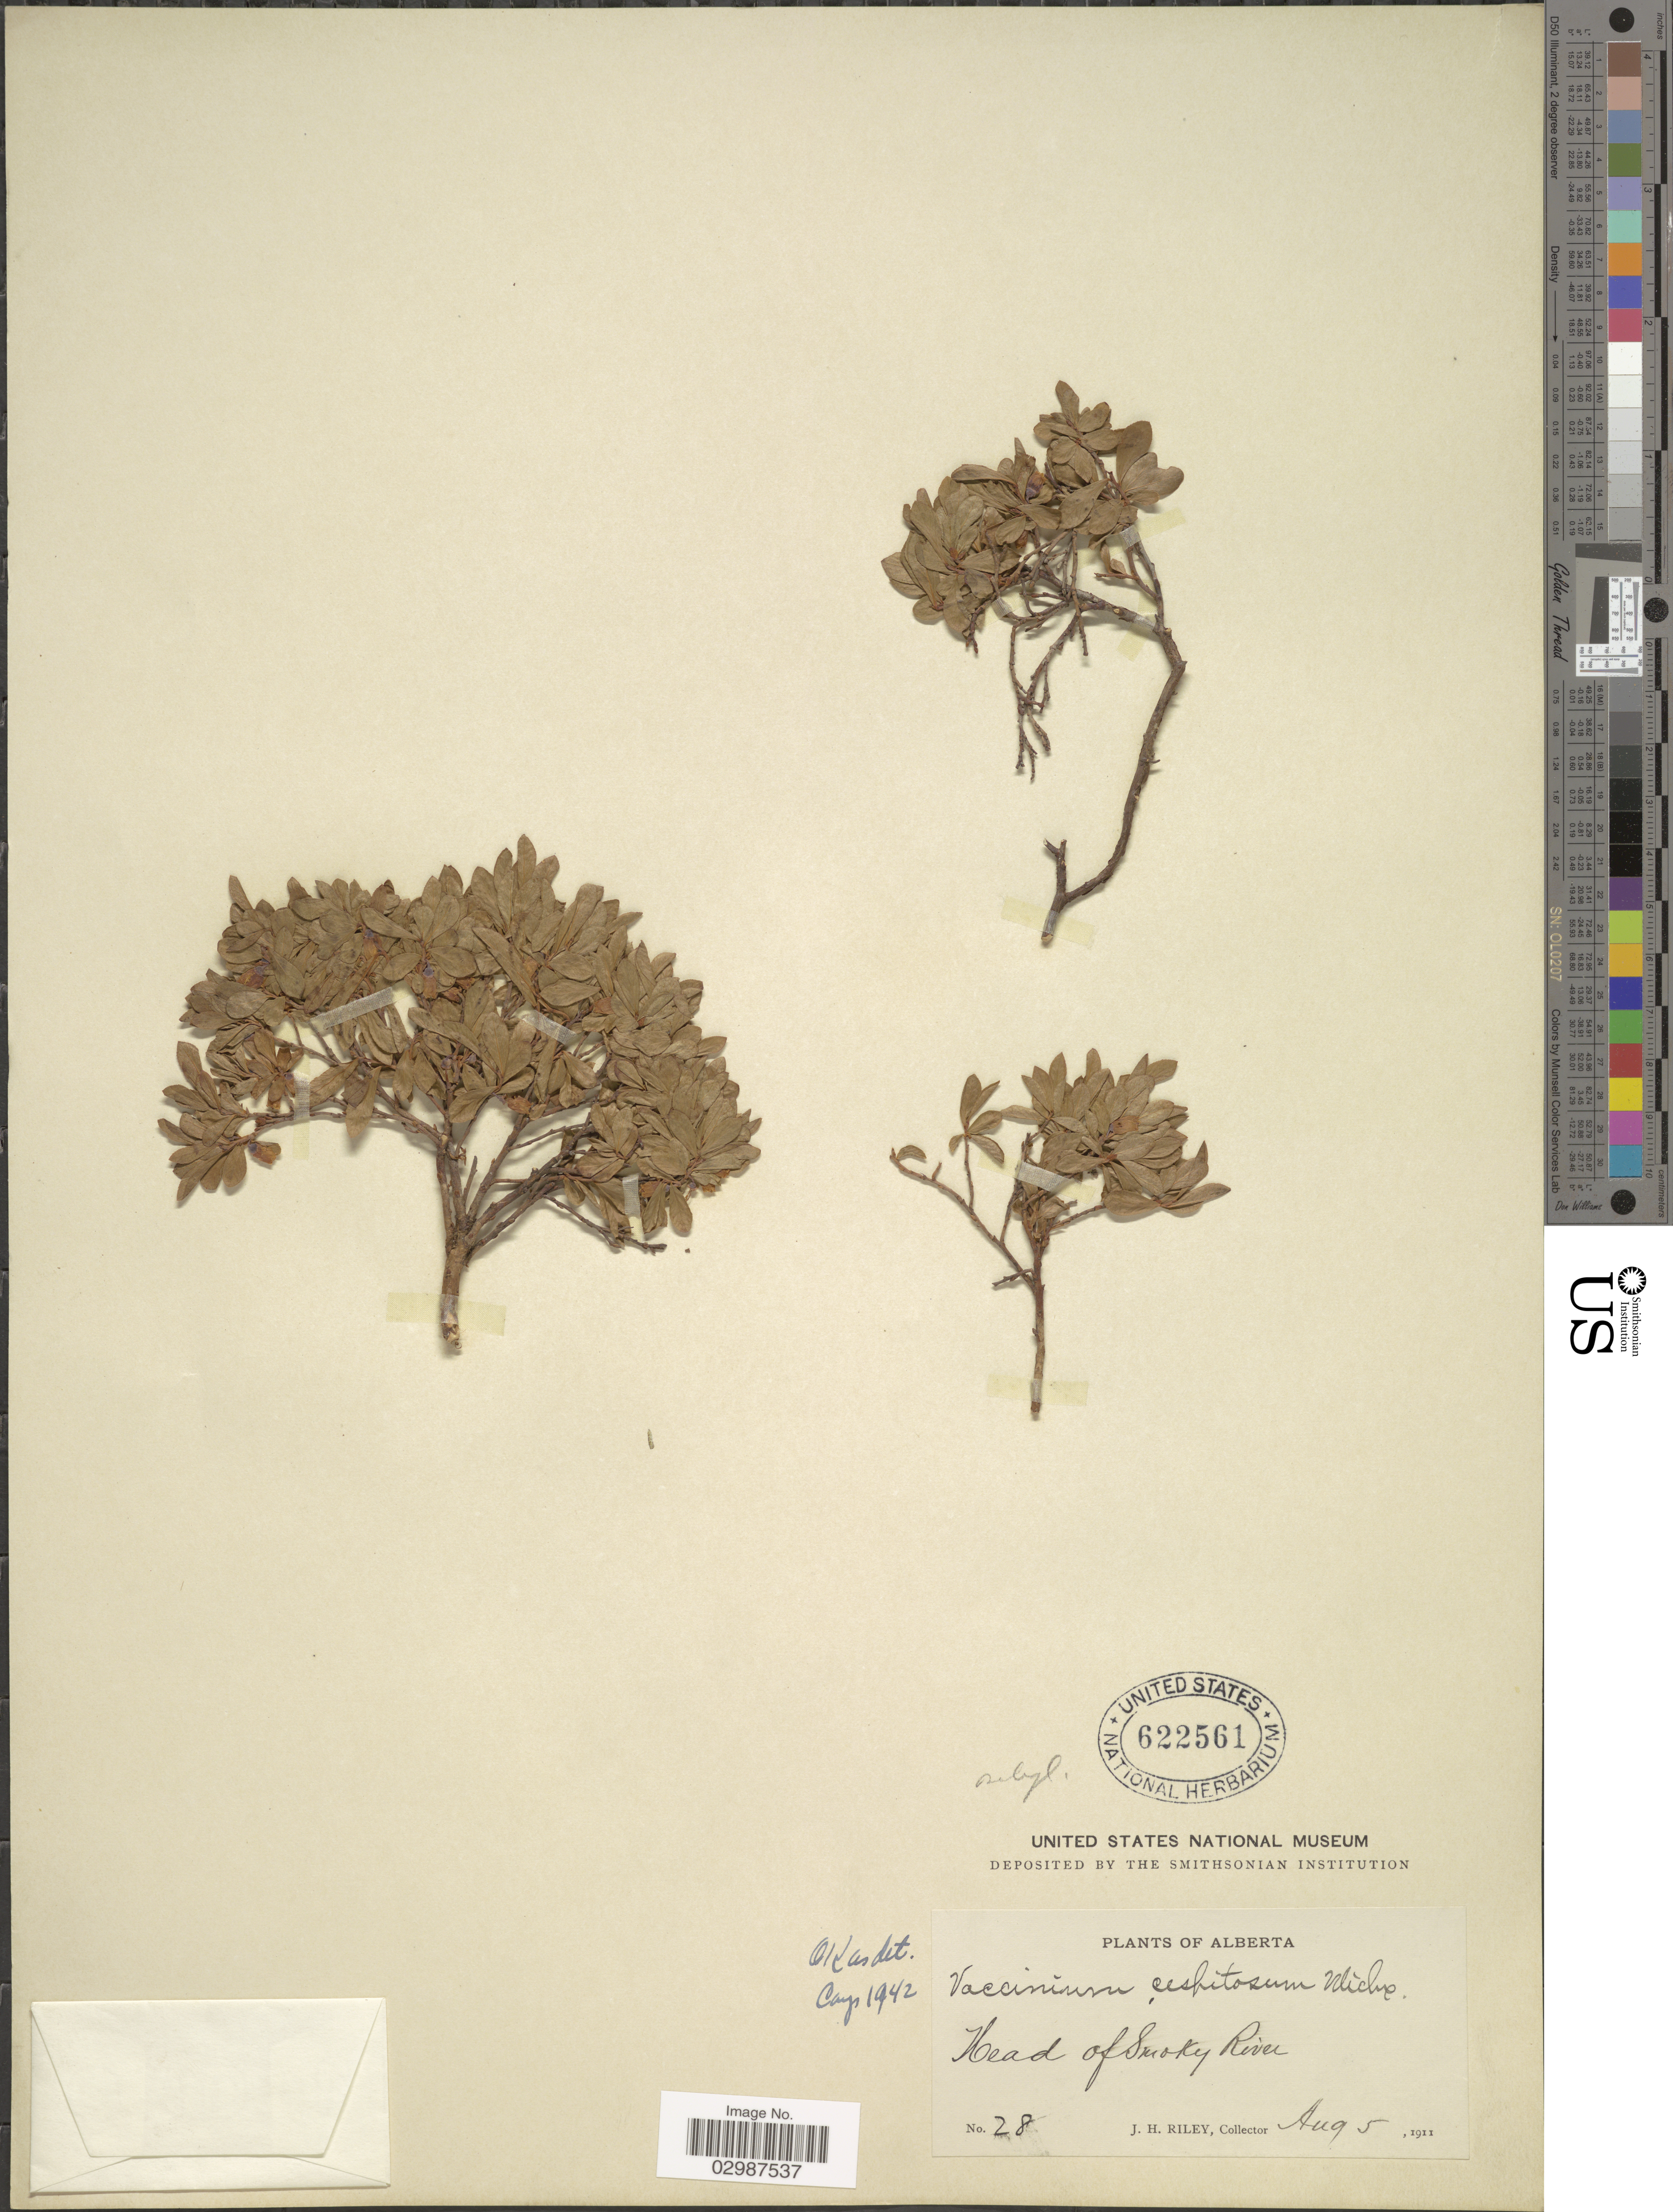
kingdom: Plantae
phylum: Tracheophyta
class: Magnoliopsida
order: Ericales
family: Ericaceae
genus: Vaccinium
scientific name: Vaccinium caespitosum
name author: Michx.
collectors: J. H. Riley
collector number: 28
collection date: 1911-08-05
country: Canada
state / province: Alberta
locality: Head of Smoky River.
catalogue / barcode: US 622561